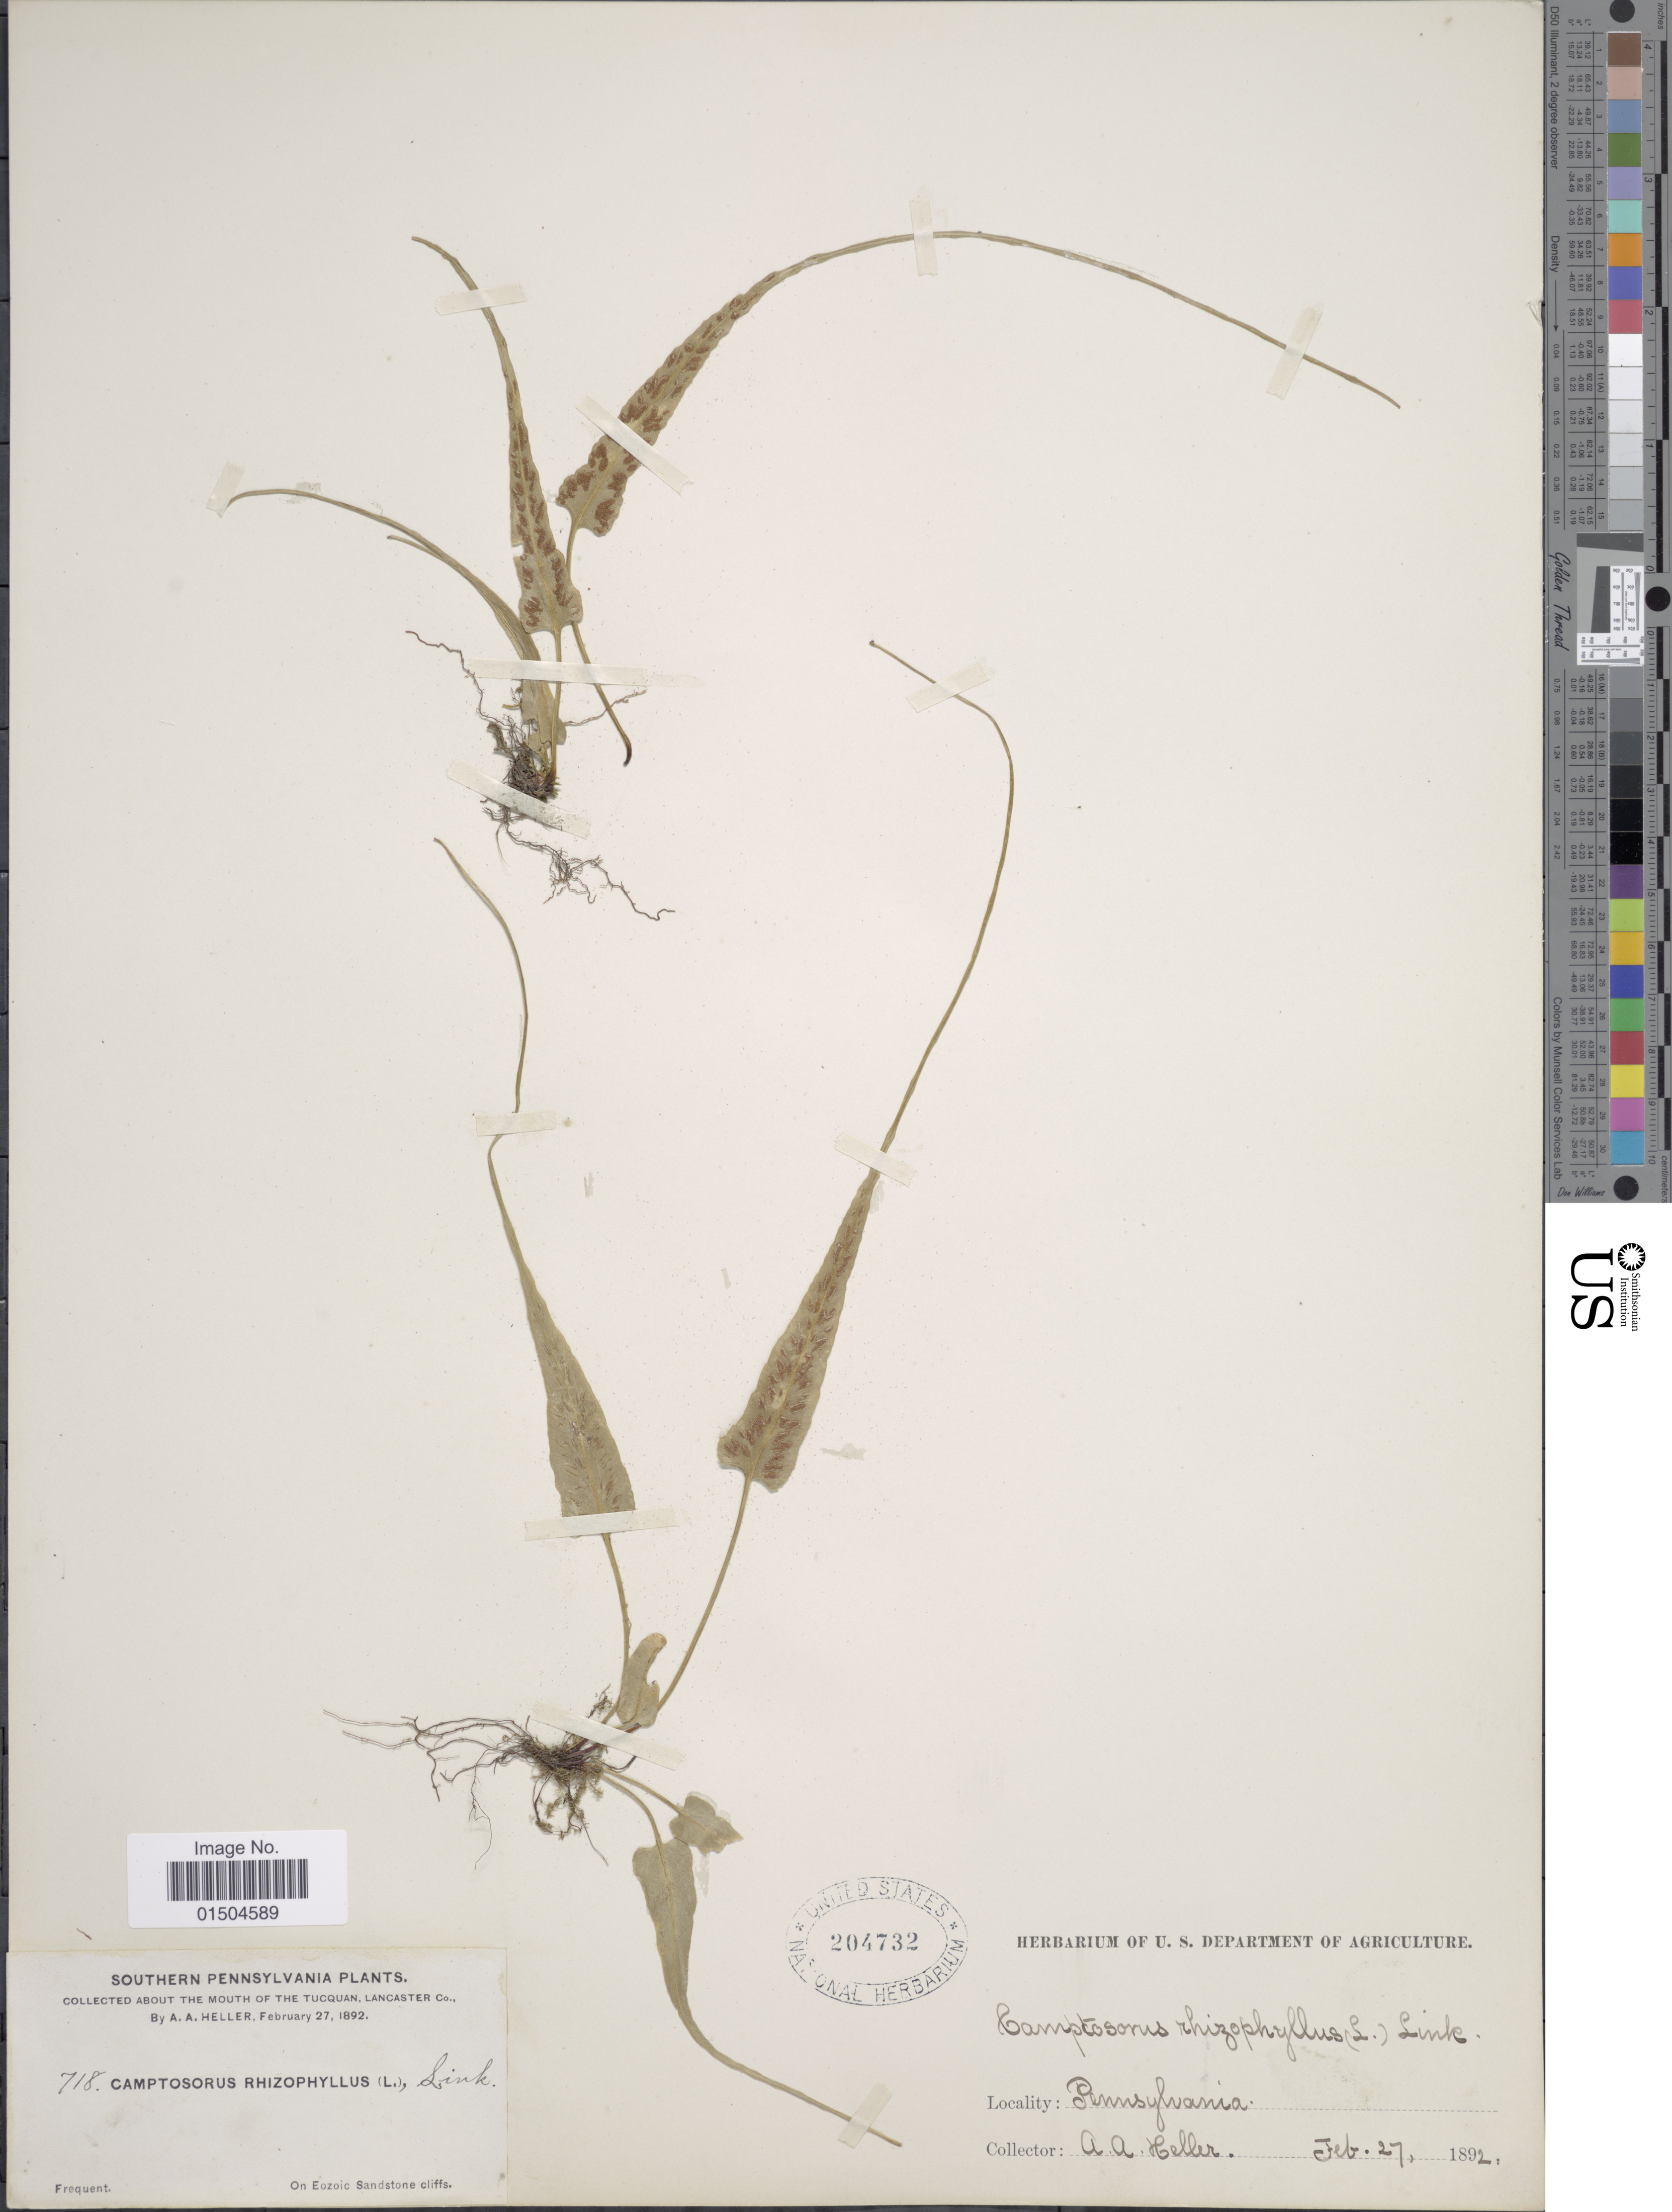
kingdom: Plantae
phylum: Tracheophyta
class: Polypodiopsida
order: Polypodiales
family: Aspleniaceae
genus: Asplenium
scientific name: Asplenium rhizophyllum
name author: L.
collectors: A. A. Heller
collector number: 718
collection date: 1892-02-27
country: United States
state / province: Pennsylvania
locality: Southern Pennsylvania. Collected about the mouth of the Tucquan, Lancaster Co. Frequent. On Eozoic Sandstone cliffs.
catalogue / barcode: US 204732